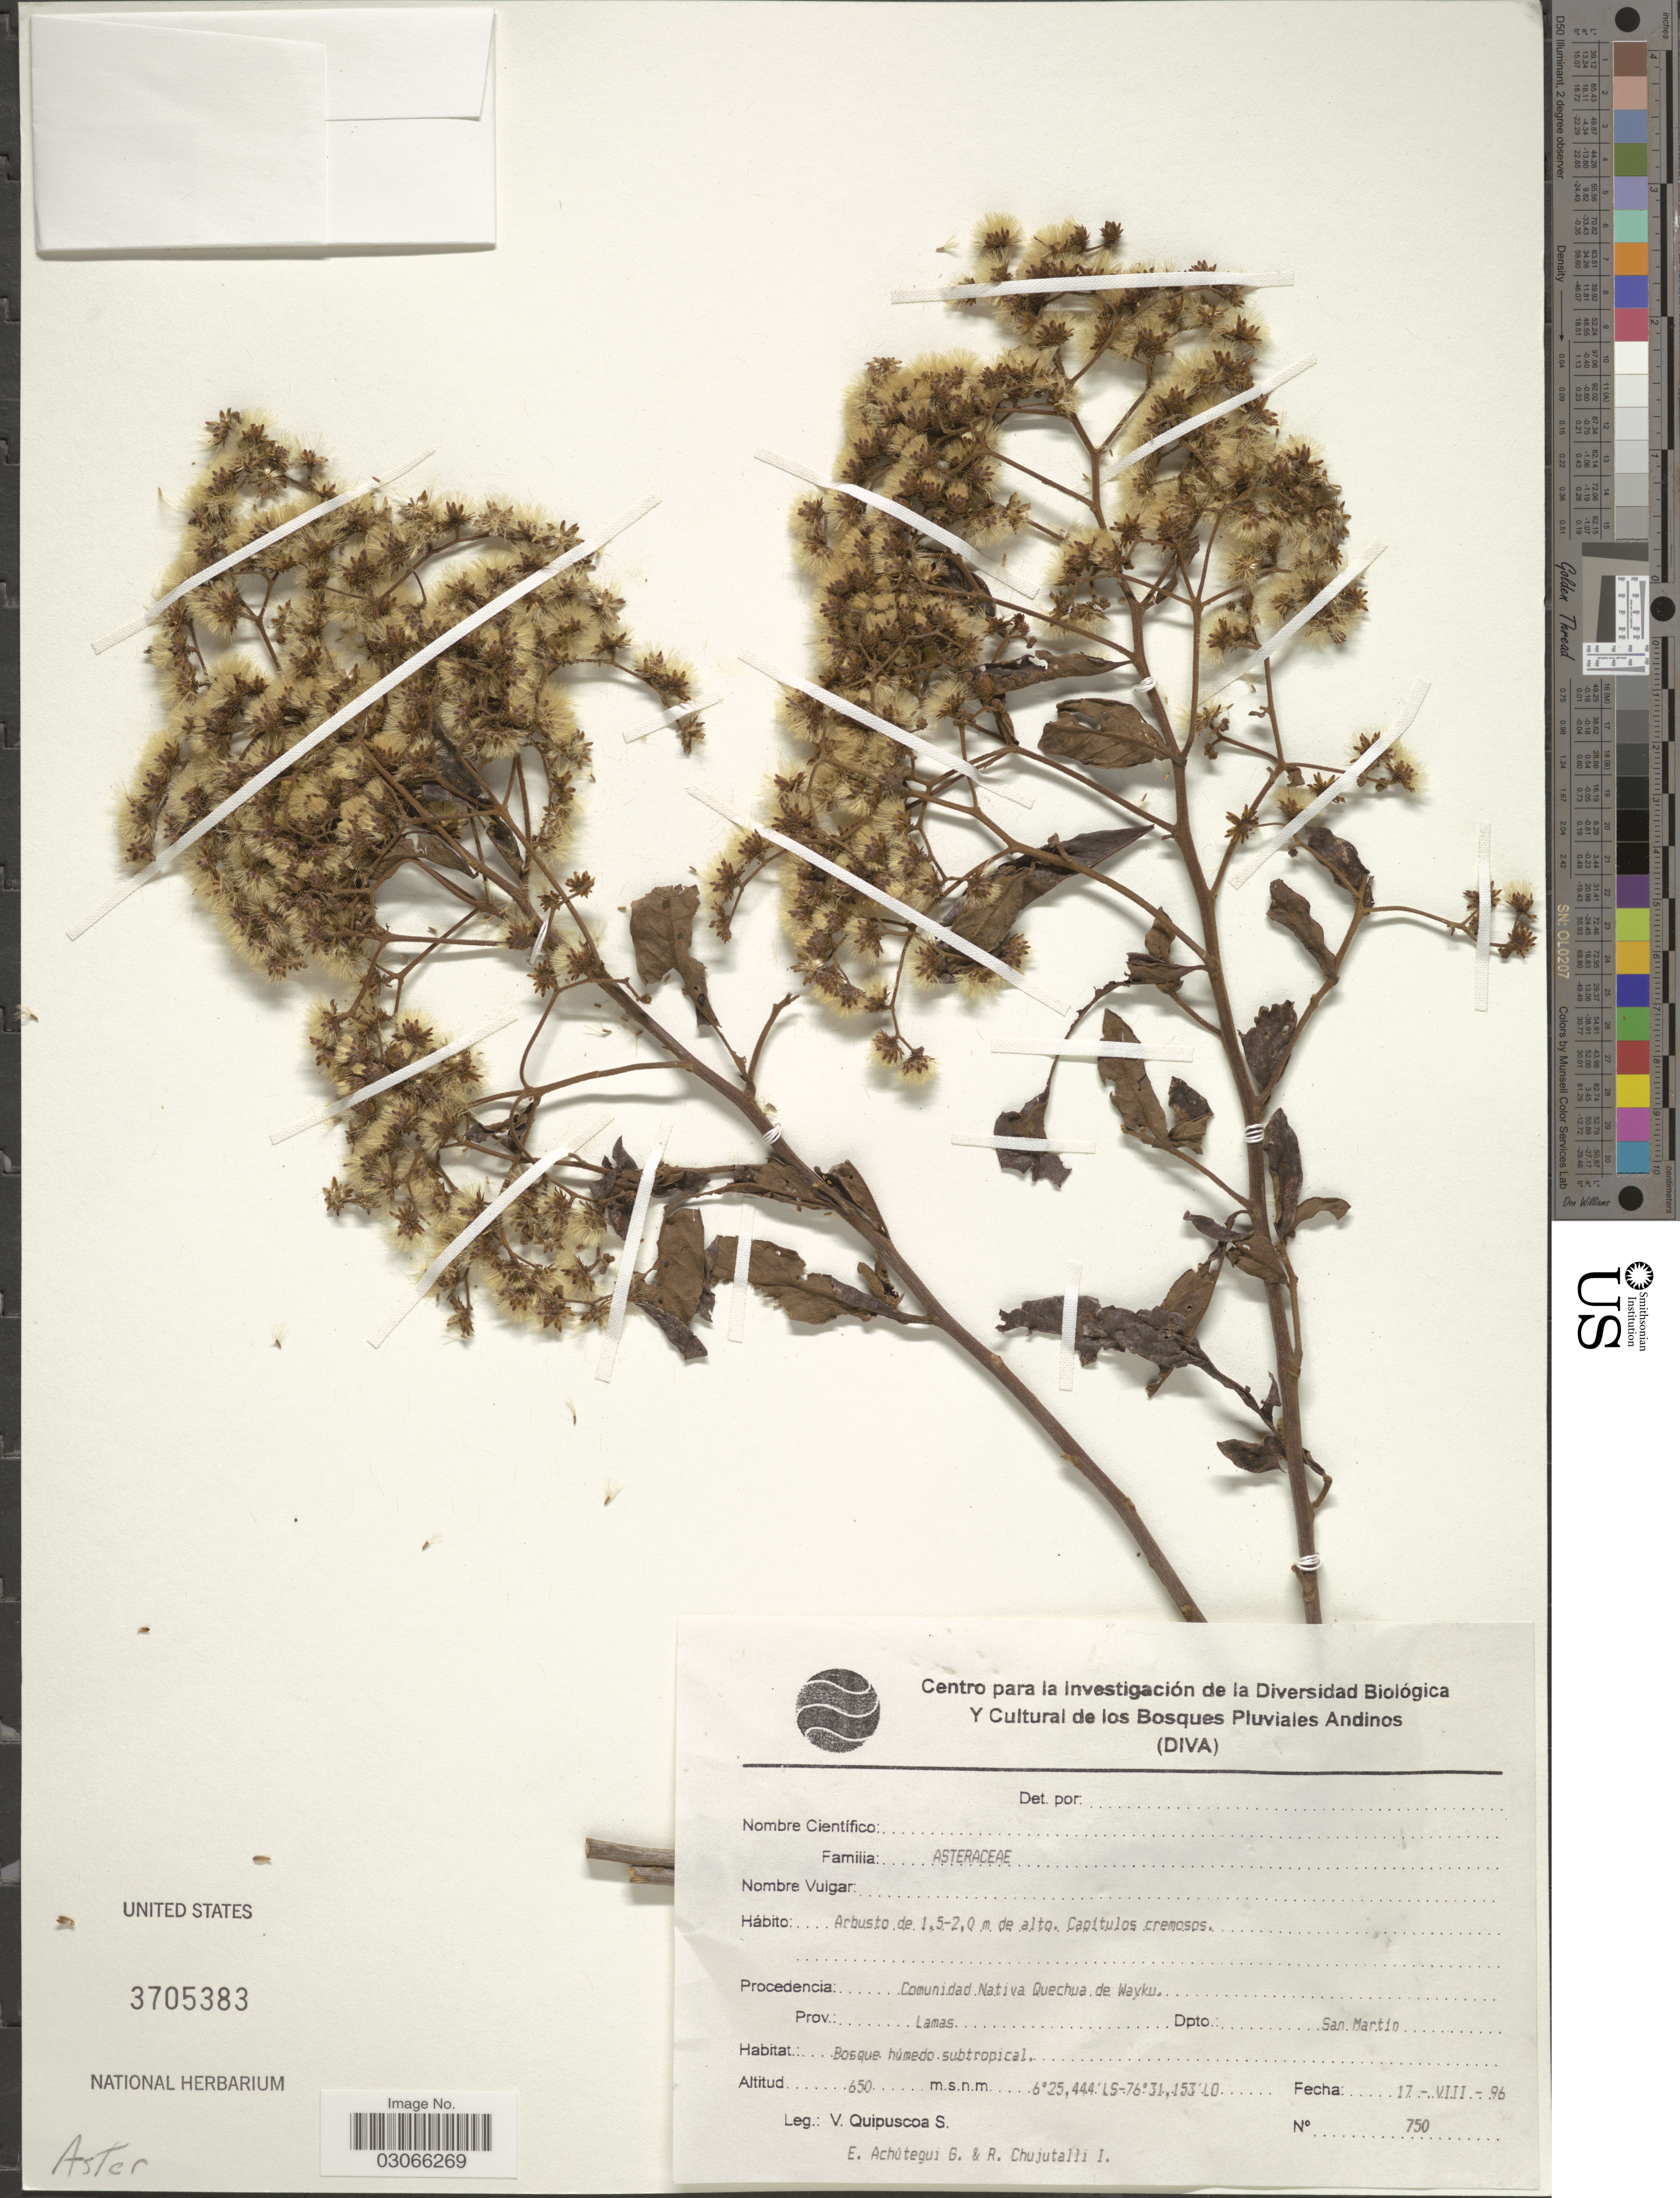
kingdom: Plantae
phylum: Tracheophyta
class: Magnoliopsida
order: Asterales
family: Asteraceae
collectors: V. Quipuscoa S., E. Achútegui G. & R. Chujutalli I.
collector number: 750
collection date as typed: Transcribed d/m/y: 17/8/96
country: Peru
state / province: San Martín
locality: Comunidad Nativa Quechua de Wayku. Prov. Lamas Dpto. San Martín.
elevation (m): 650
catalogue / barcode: US 3705383